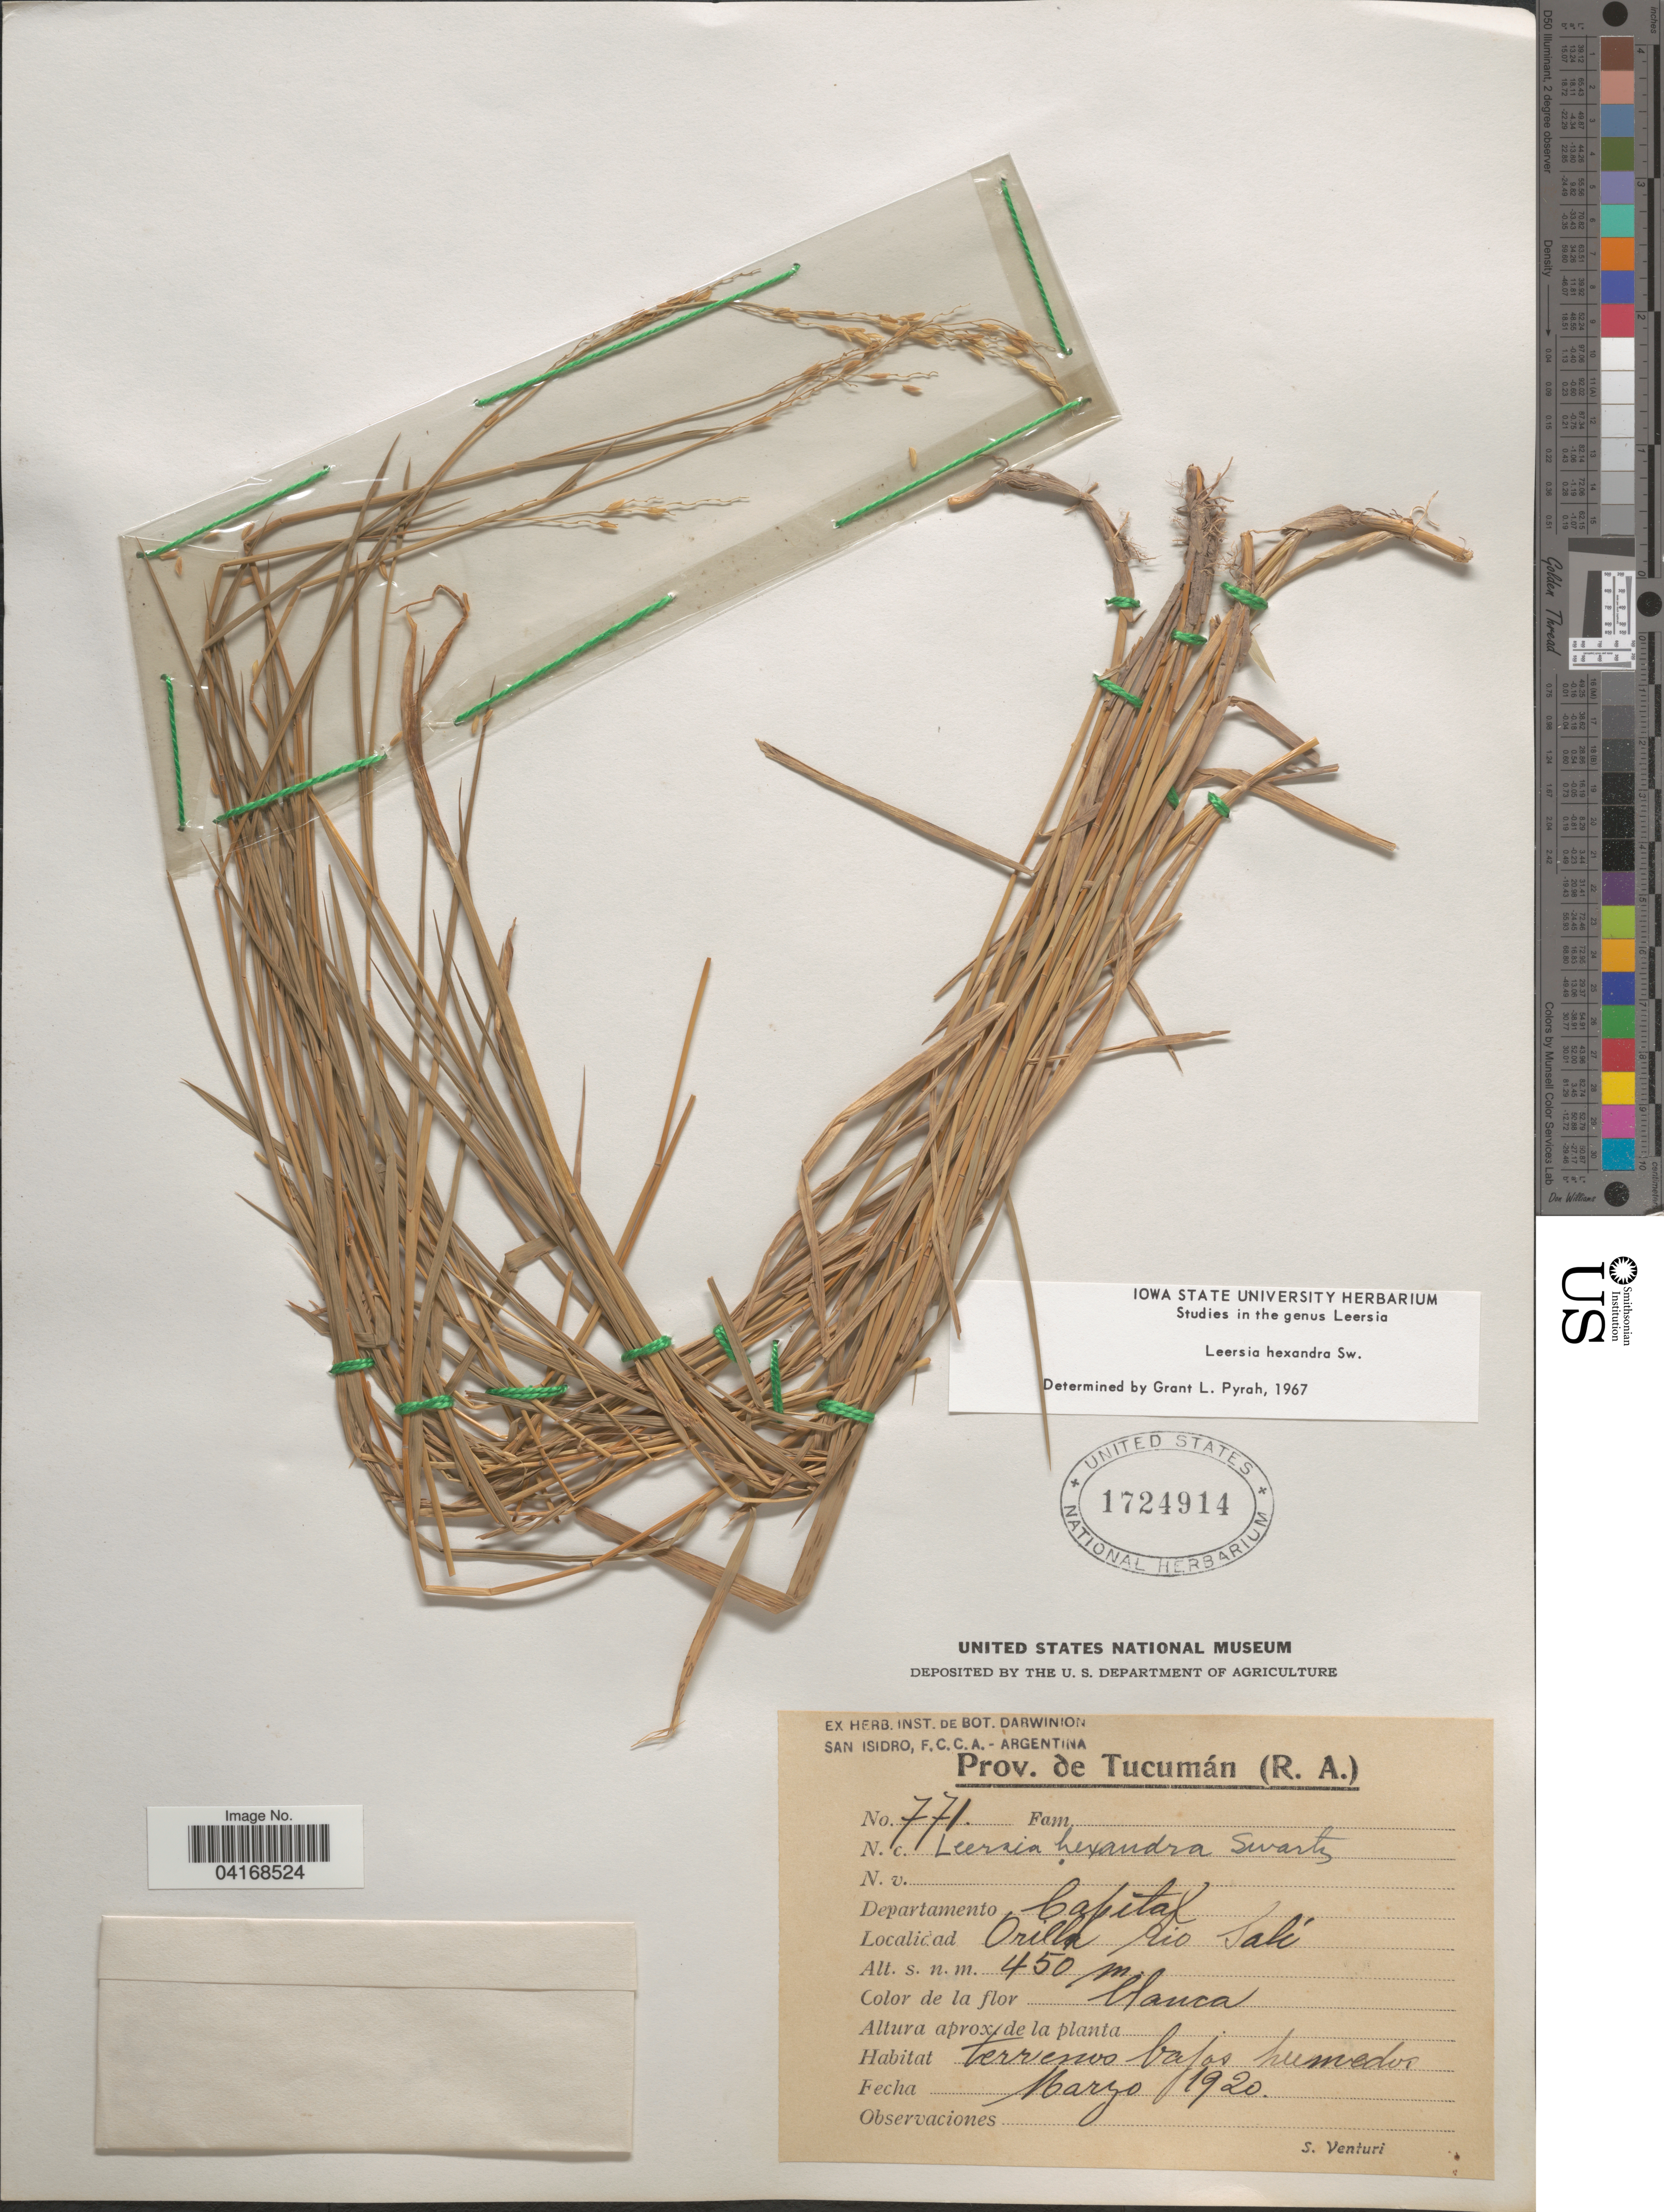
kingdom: Plantae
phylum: Tracheophyta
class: Liliopsida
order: Poales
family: Poaceae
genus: Leersia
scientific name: Leersia hexandra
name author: Sw.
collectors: S. Venturi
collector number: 771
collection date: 1920-03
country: Argentina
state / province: Tucuman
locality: (R. A). Departamento Capital. Orilla Rio Talí.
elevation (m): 450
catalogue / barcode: US 1724914